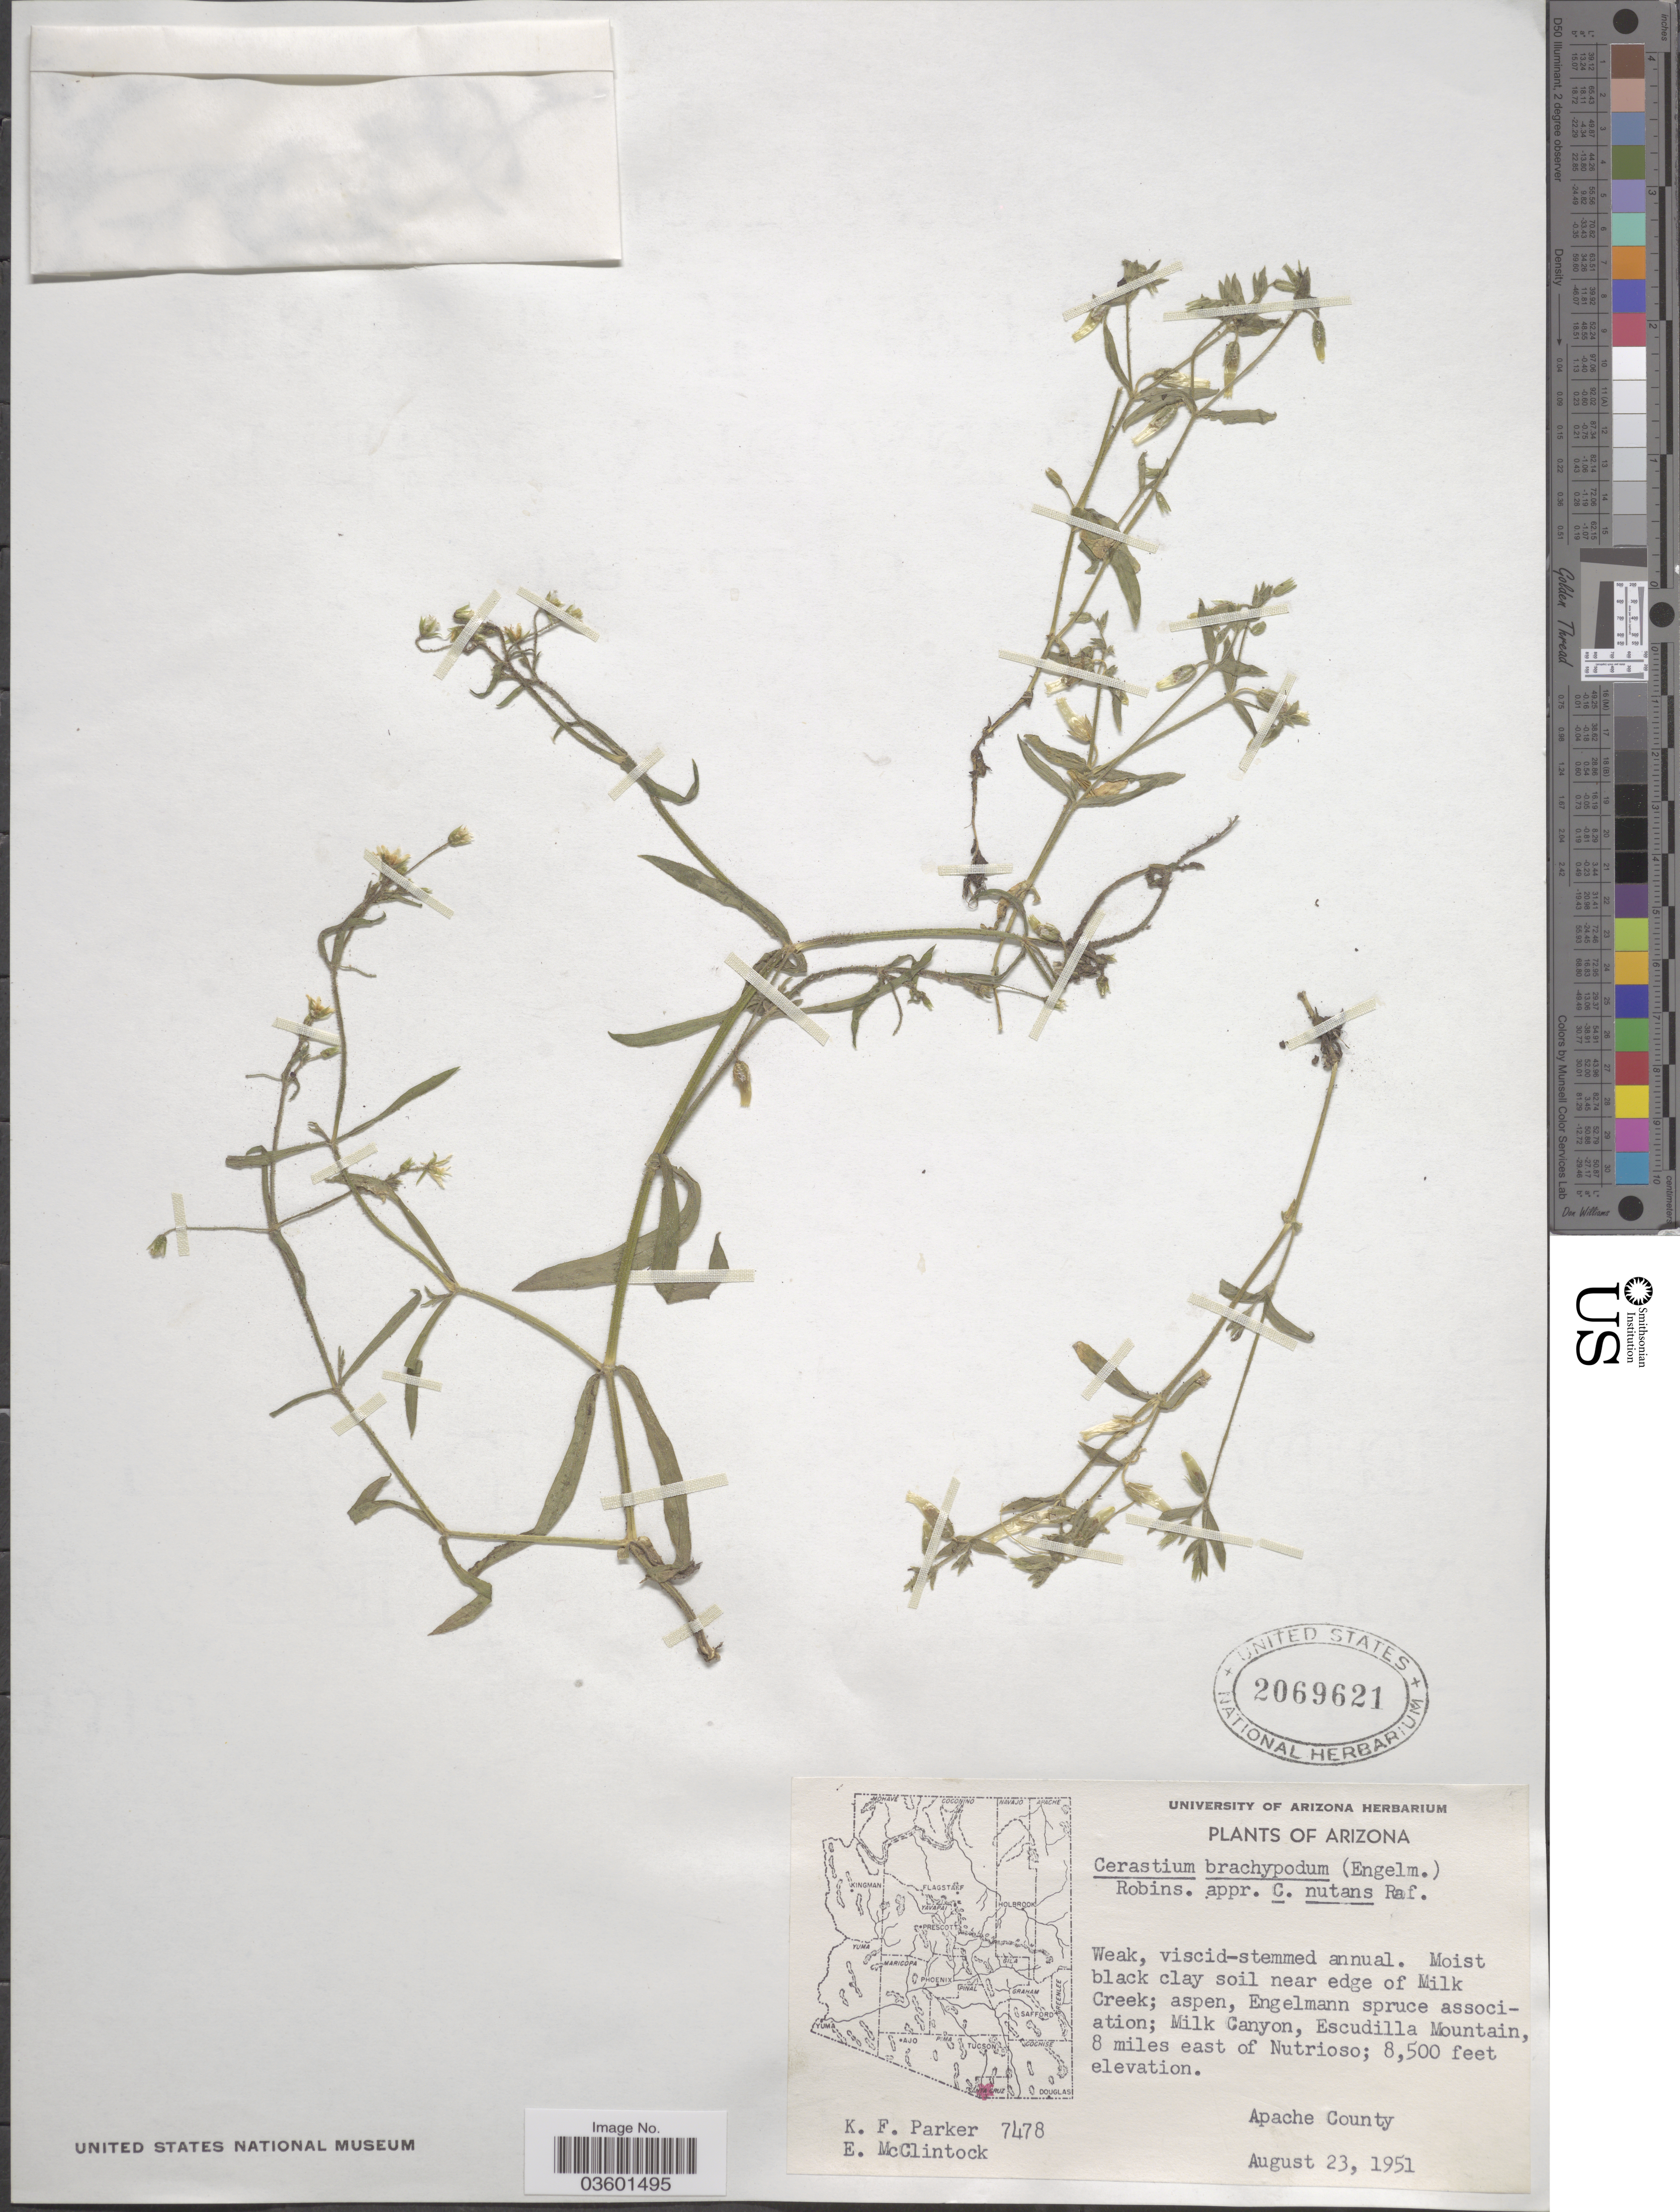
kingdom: Plantae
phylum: Tracheophyta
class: Magnoliopsida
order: Caryophyllales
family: Caryophyllaceae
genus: Cerastium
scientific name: Cerastium brachypodum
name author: (Engelm. ex A. Gray) B.L. Rob.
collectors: K. F. Parker & E. McClintock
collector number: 7478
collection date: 1951-08-23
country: United States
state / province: Arizona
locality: Near edge of Milk Creek; Milk Canyon, Escudilla Mountain, 8 miles east of Nutrioso. Apache County.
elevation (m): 2591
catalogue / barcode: US 2069621